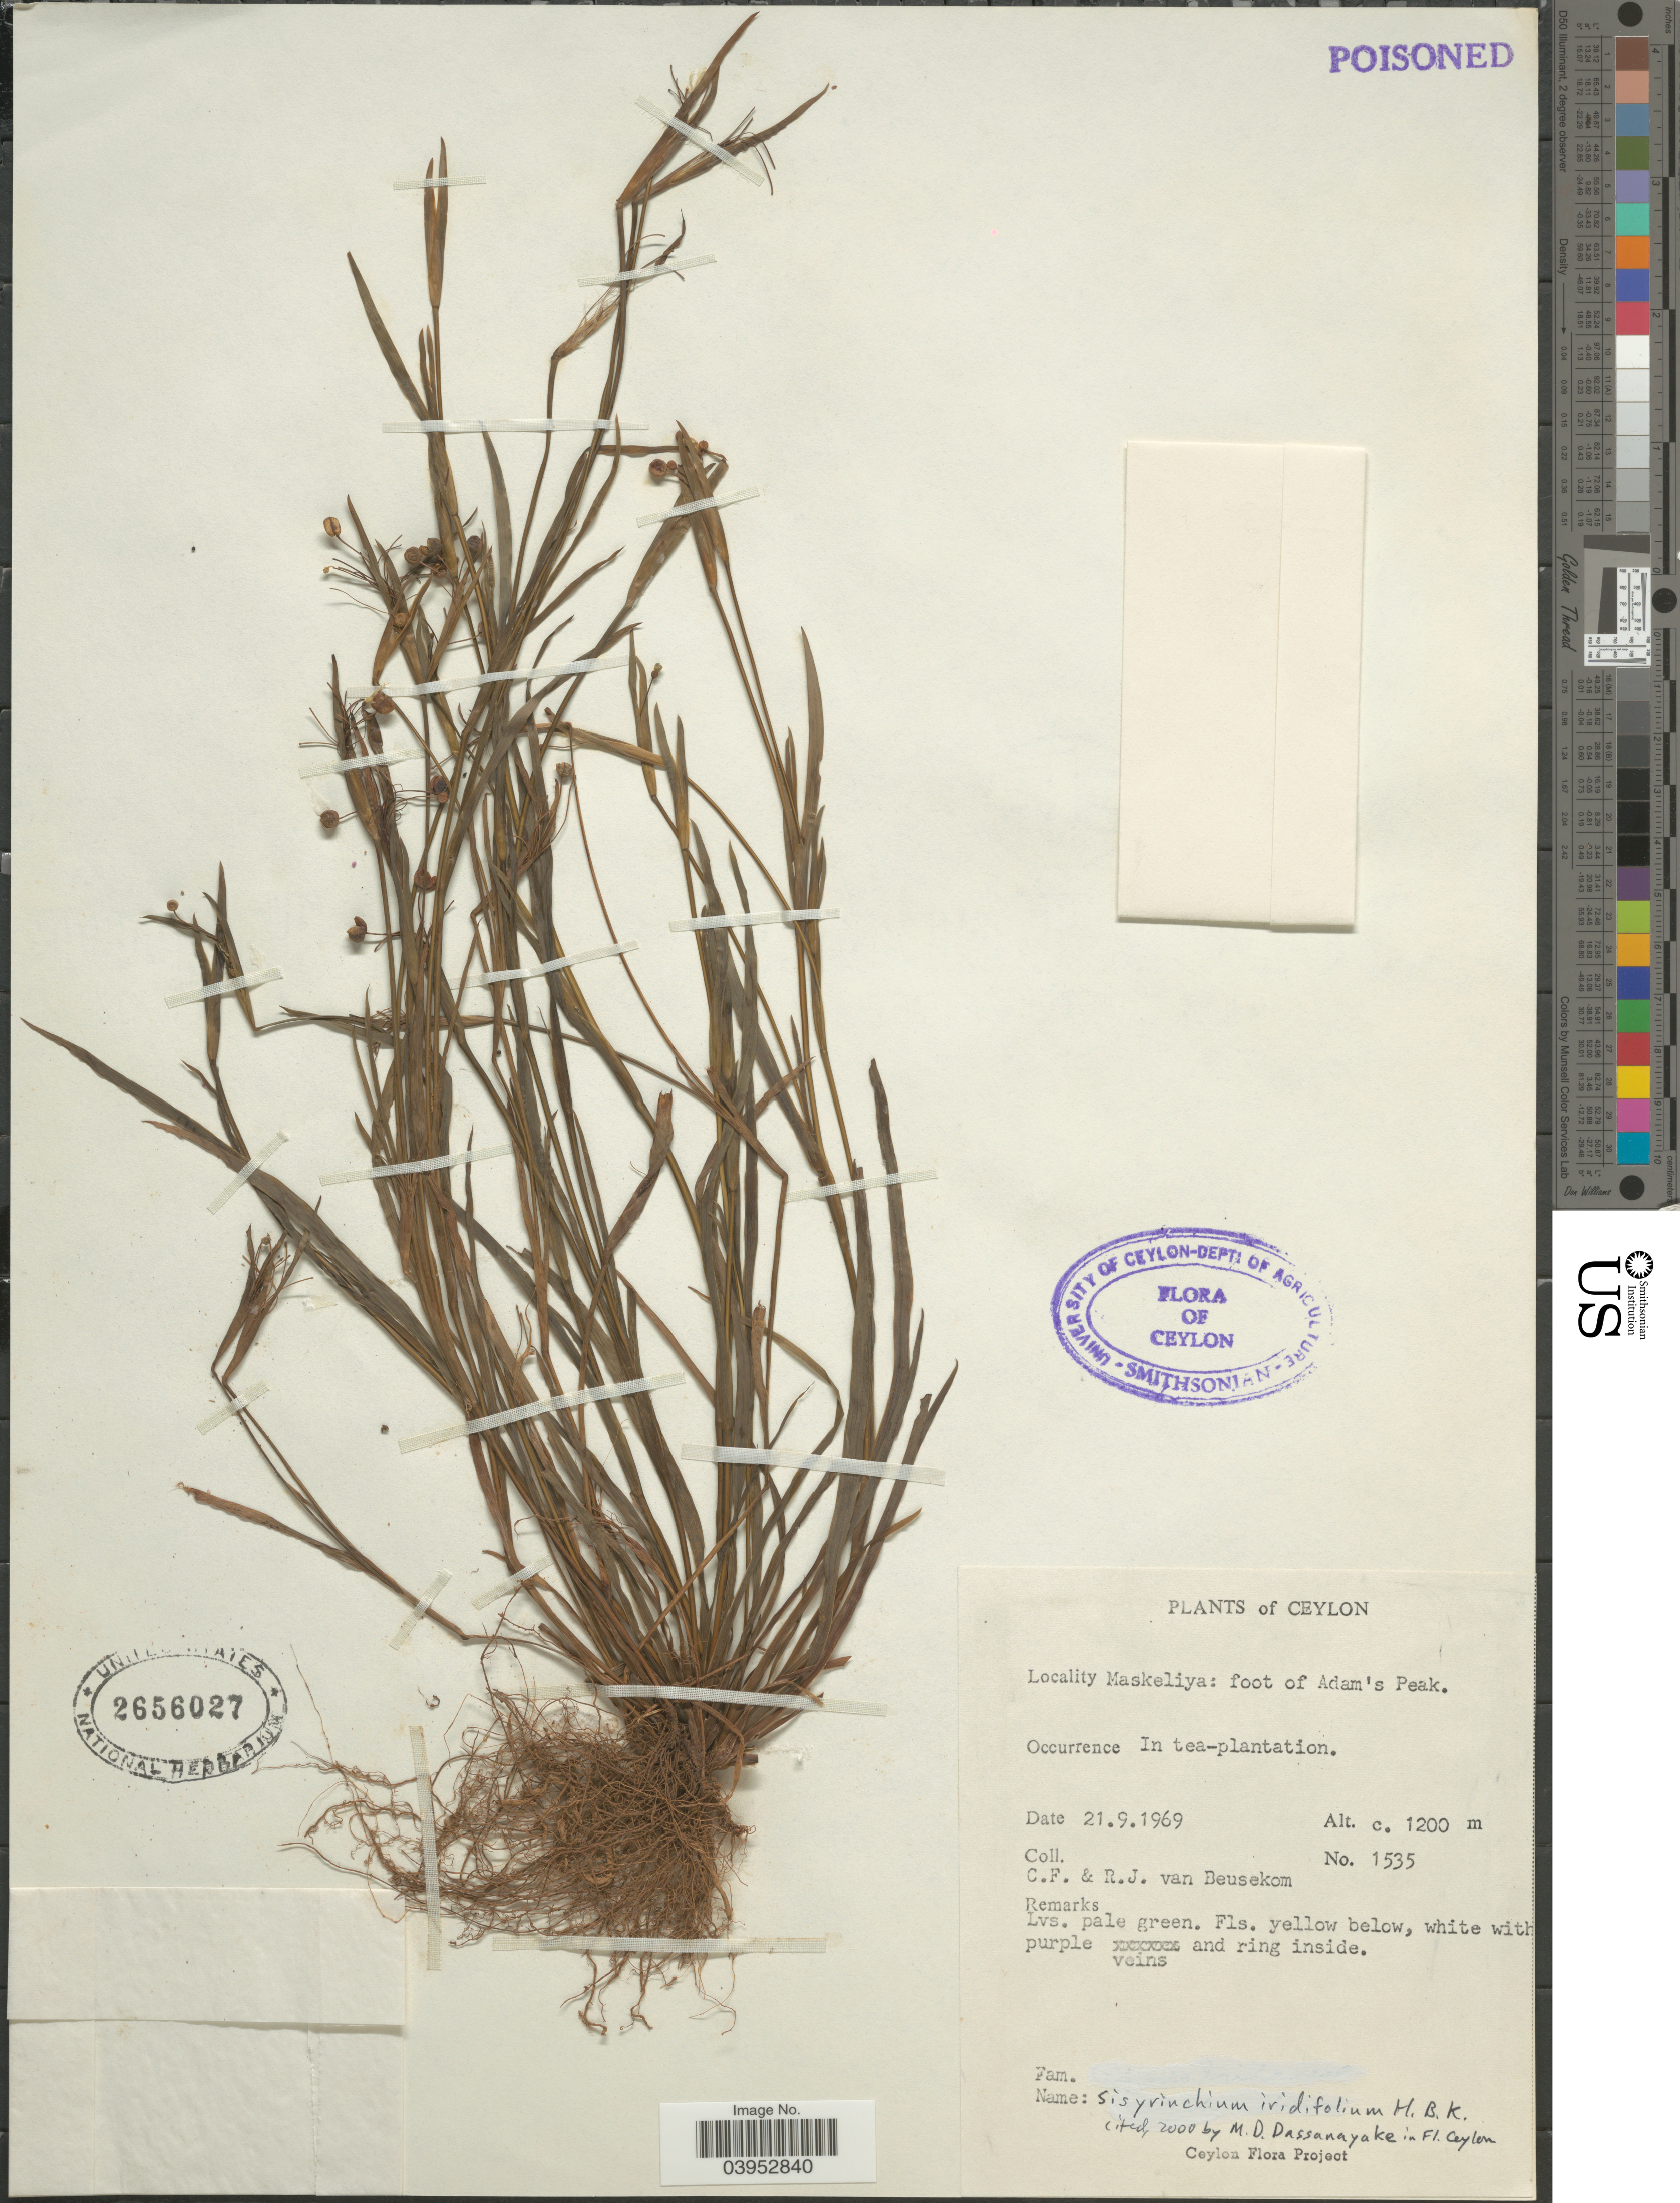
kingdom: Plantae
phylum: Tracheophyta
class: Liliopsida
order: Asparagales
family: Iridaceae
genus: Sisyrinchium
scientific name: Sisyrinchium iridifolium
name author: Kunth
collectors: C. F. Beusekom & R. Van Beusekom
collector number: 1535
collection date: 1969-09-21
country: Sri Lanka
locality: Ceylon. Maskeliya: foot of Adam's Peak.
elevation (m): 1200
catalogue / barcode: US 2656027